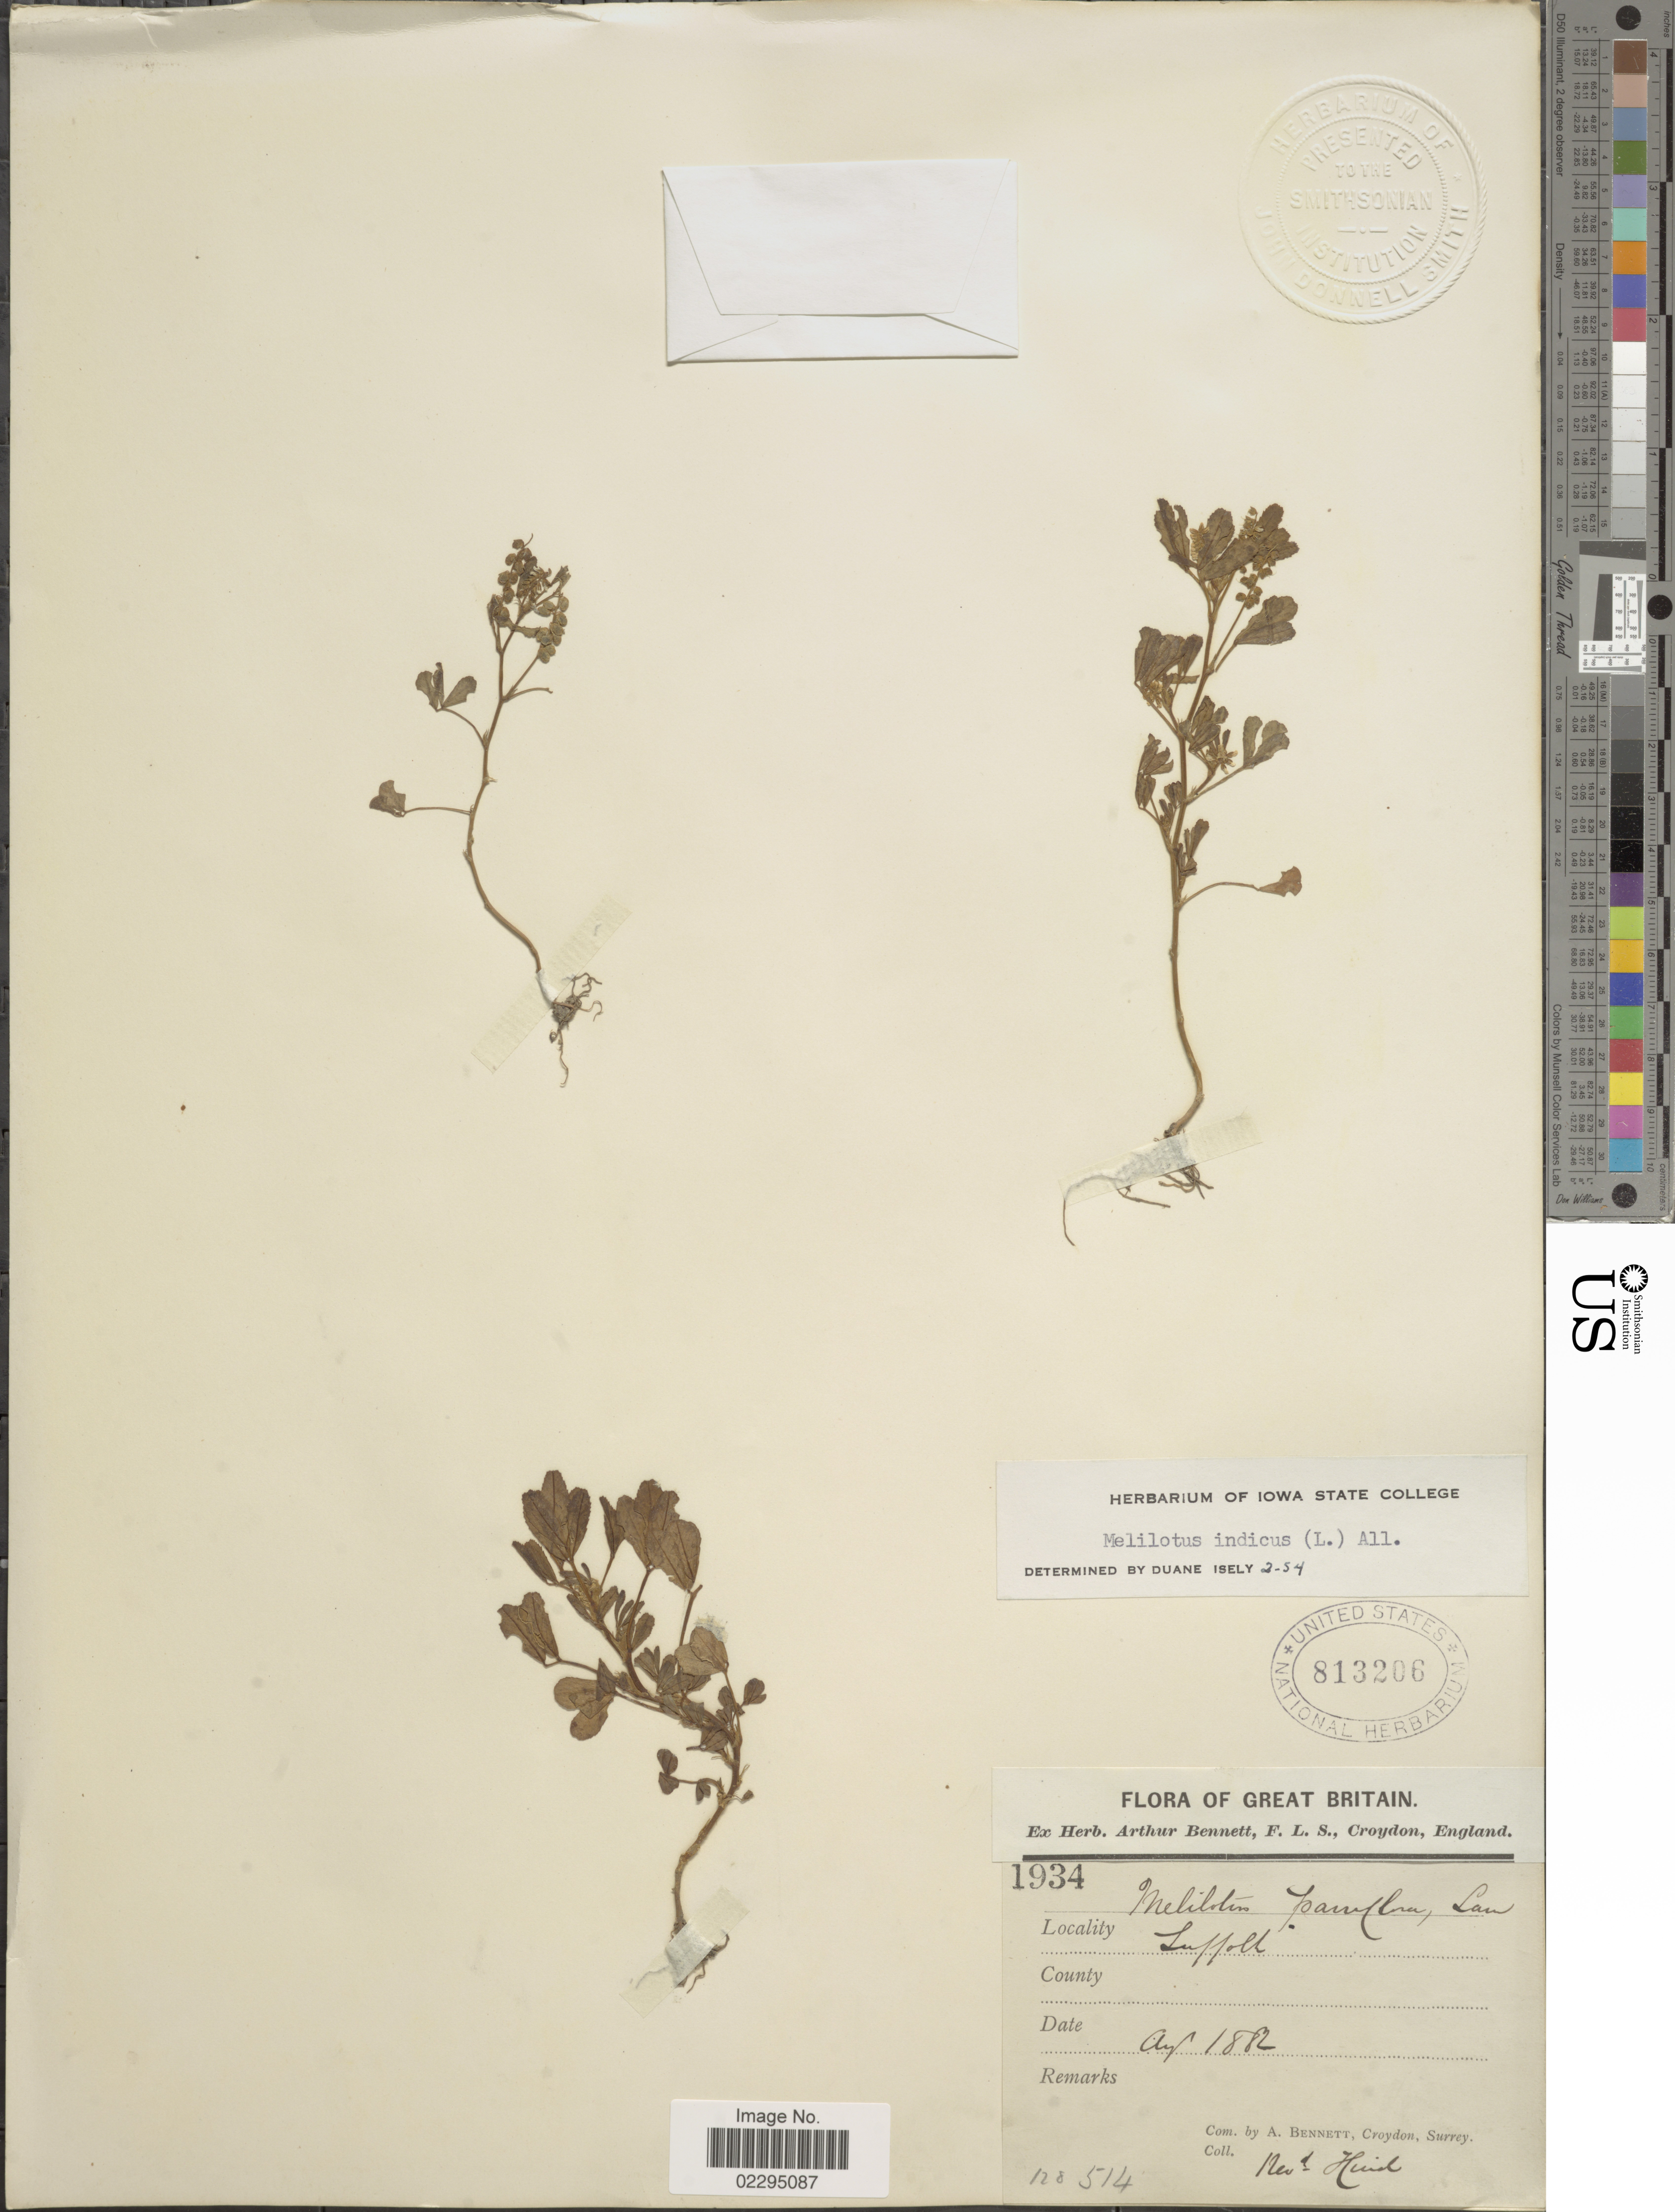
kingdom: Plantae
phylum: Tracheophyta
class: Magnoliopsida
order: Fabales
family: Fabaceae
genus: Melilotus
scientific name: Melilotus indicus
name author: (L.) All.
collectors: Huid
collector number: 1934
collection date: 1882-04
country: United Kingdom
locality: Great Britain, Suffolk.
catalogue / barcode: US 813206